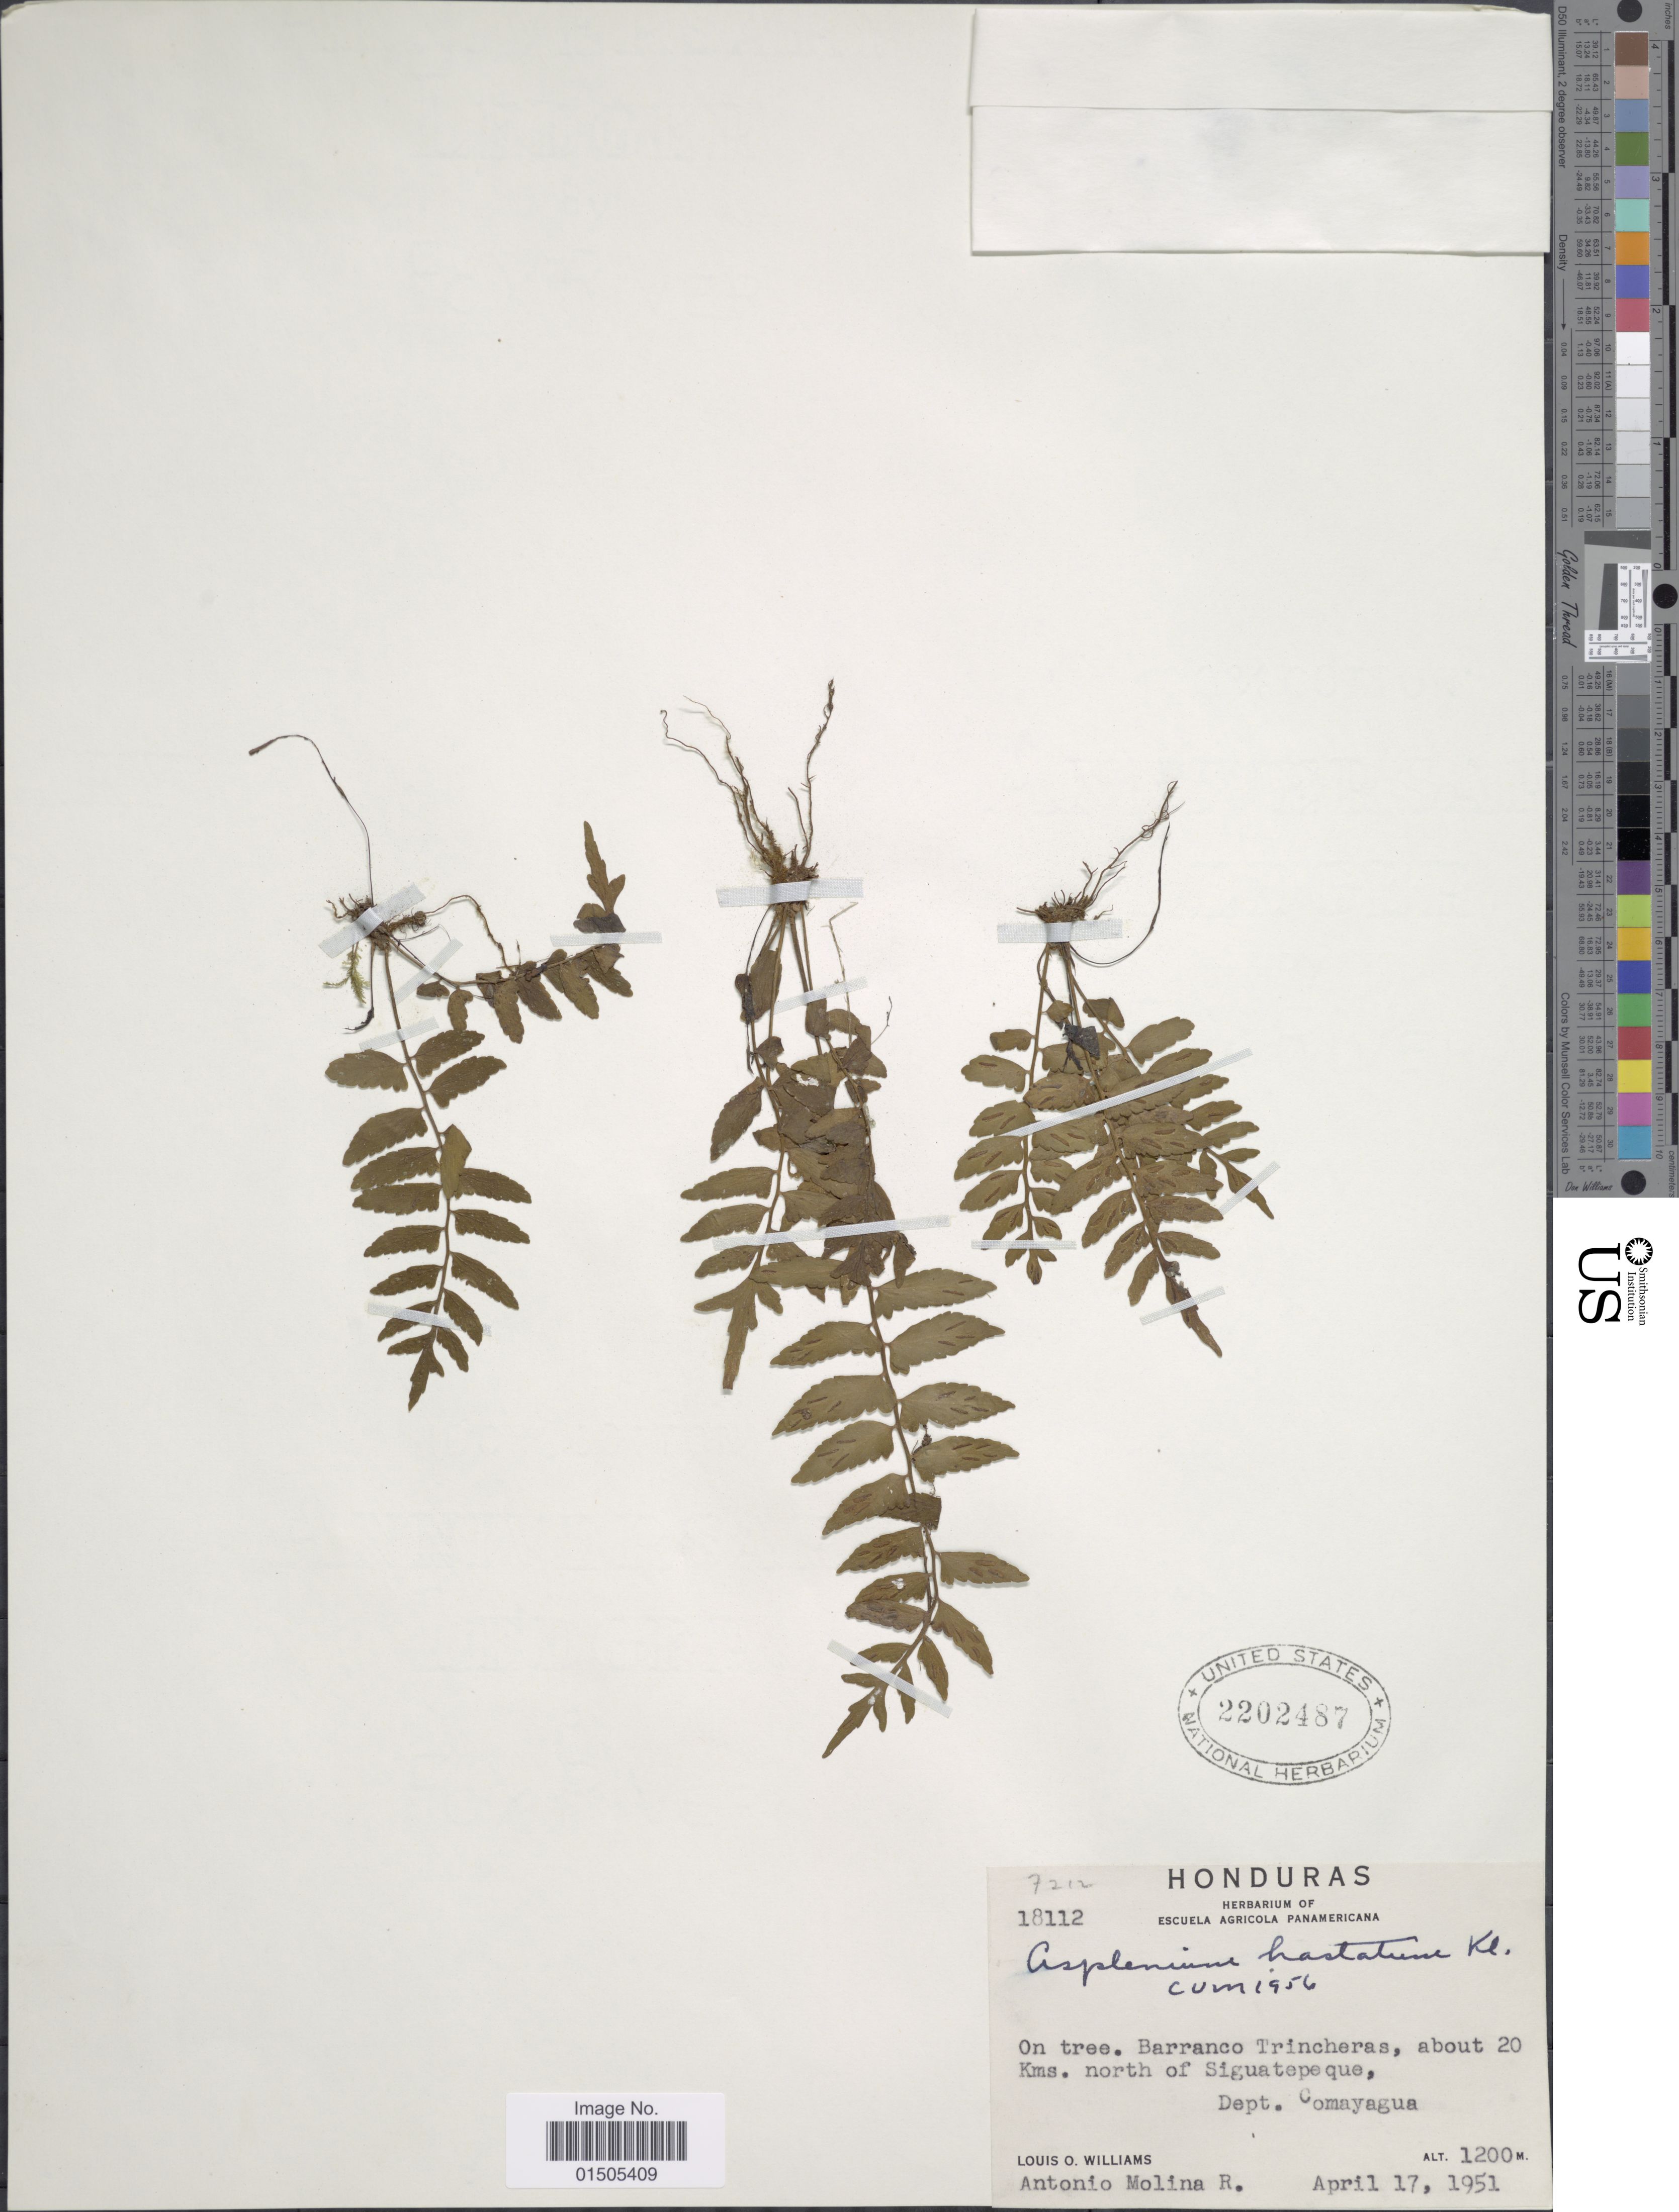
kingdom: Plantae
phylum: Tracheophyta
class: Polypodiopsida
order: Polypodiales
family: Aspleniaceae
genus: Asplenium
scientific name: Asplenium auriculatum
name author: Sw.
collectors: L. O. Williams & A. Molina R.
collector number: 18112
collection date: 1951-04-17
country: Honduras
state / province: Comayagua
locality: Barranco Trincheras, about 20 Kms. north of Siguatepeque.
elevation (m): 1200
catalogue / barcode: US 2202487